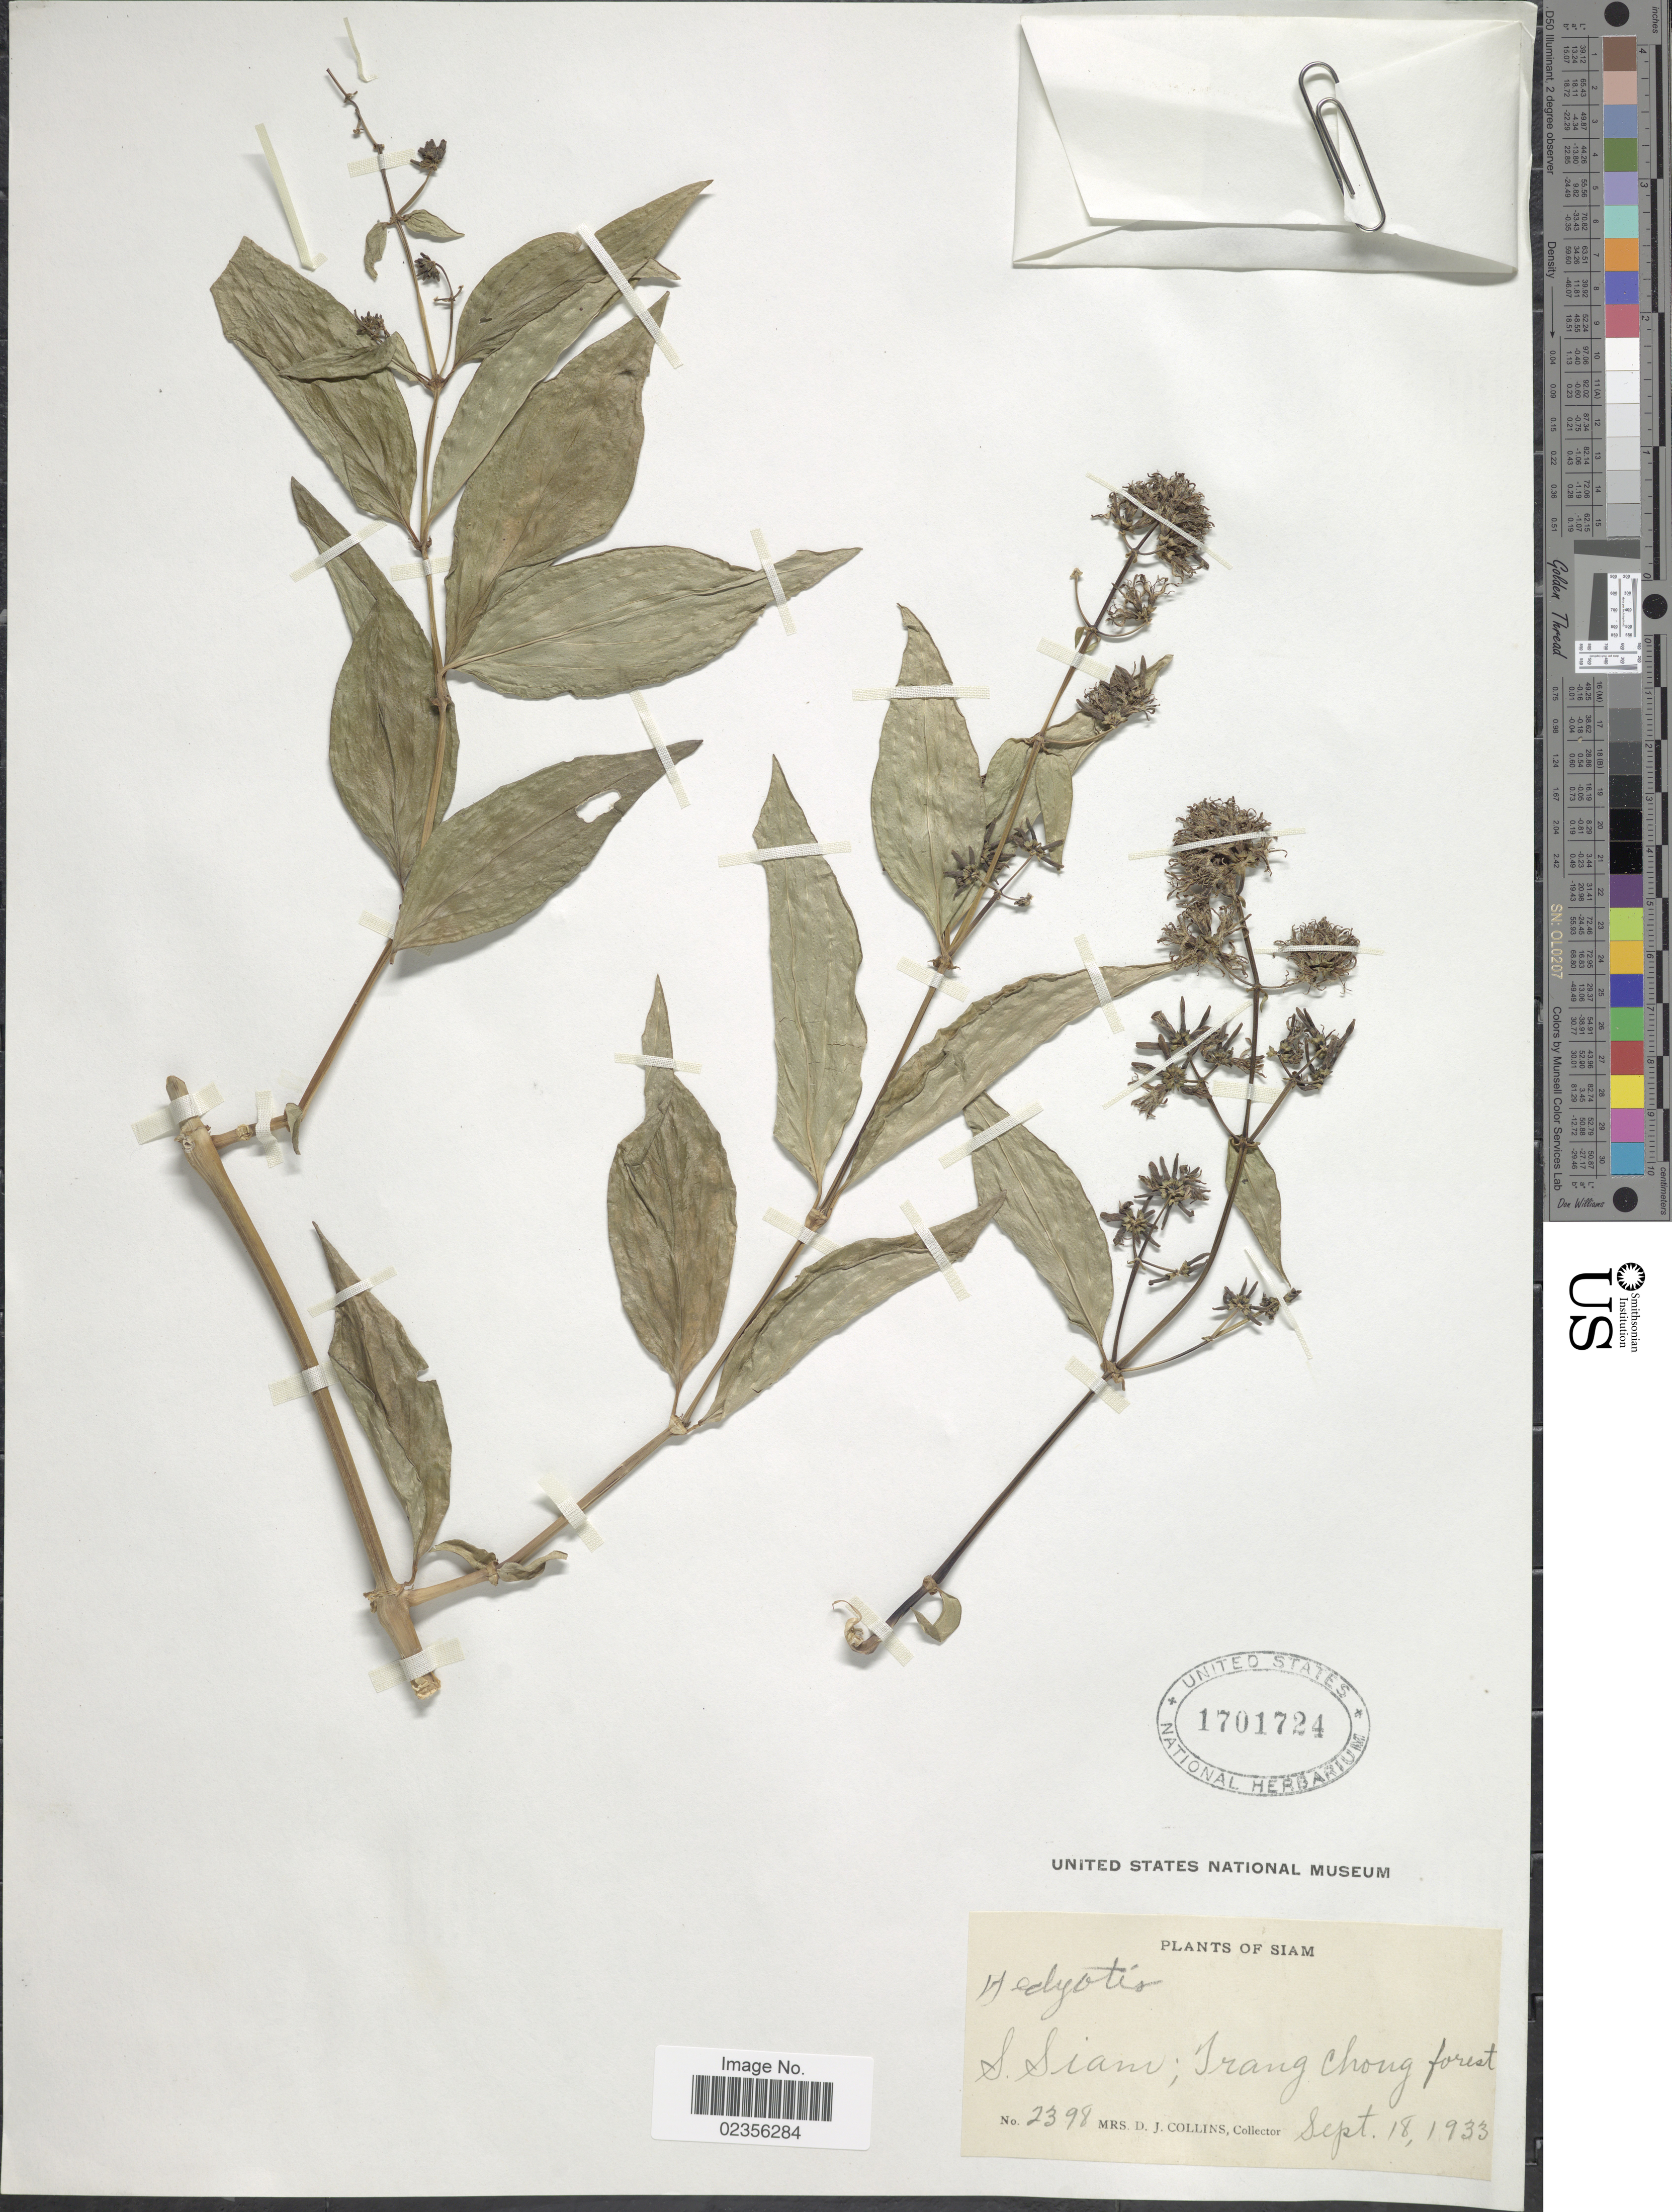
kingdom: Plantae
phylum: Tracheophyta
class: Magnoliopsida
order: Gentianales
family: Rubiaceae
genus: Hedyotis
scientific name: Hedyotis sp.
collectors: Mrs. D. J. Collins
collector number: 2398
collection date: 1933-09-18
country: Thailand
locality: Siam, S. Siam, Trang Chong Forest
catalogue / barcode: US 1701724